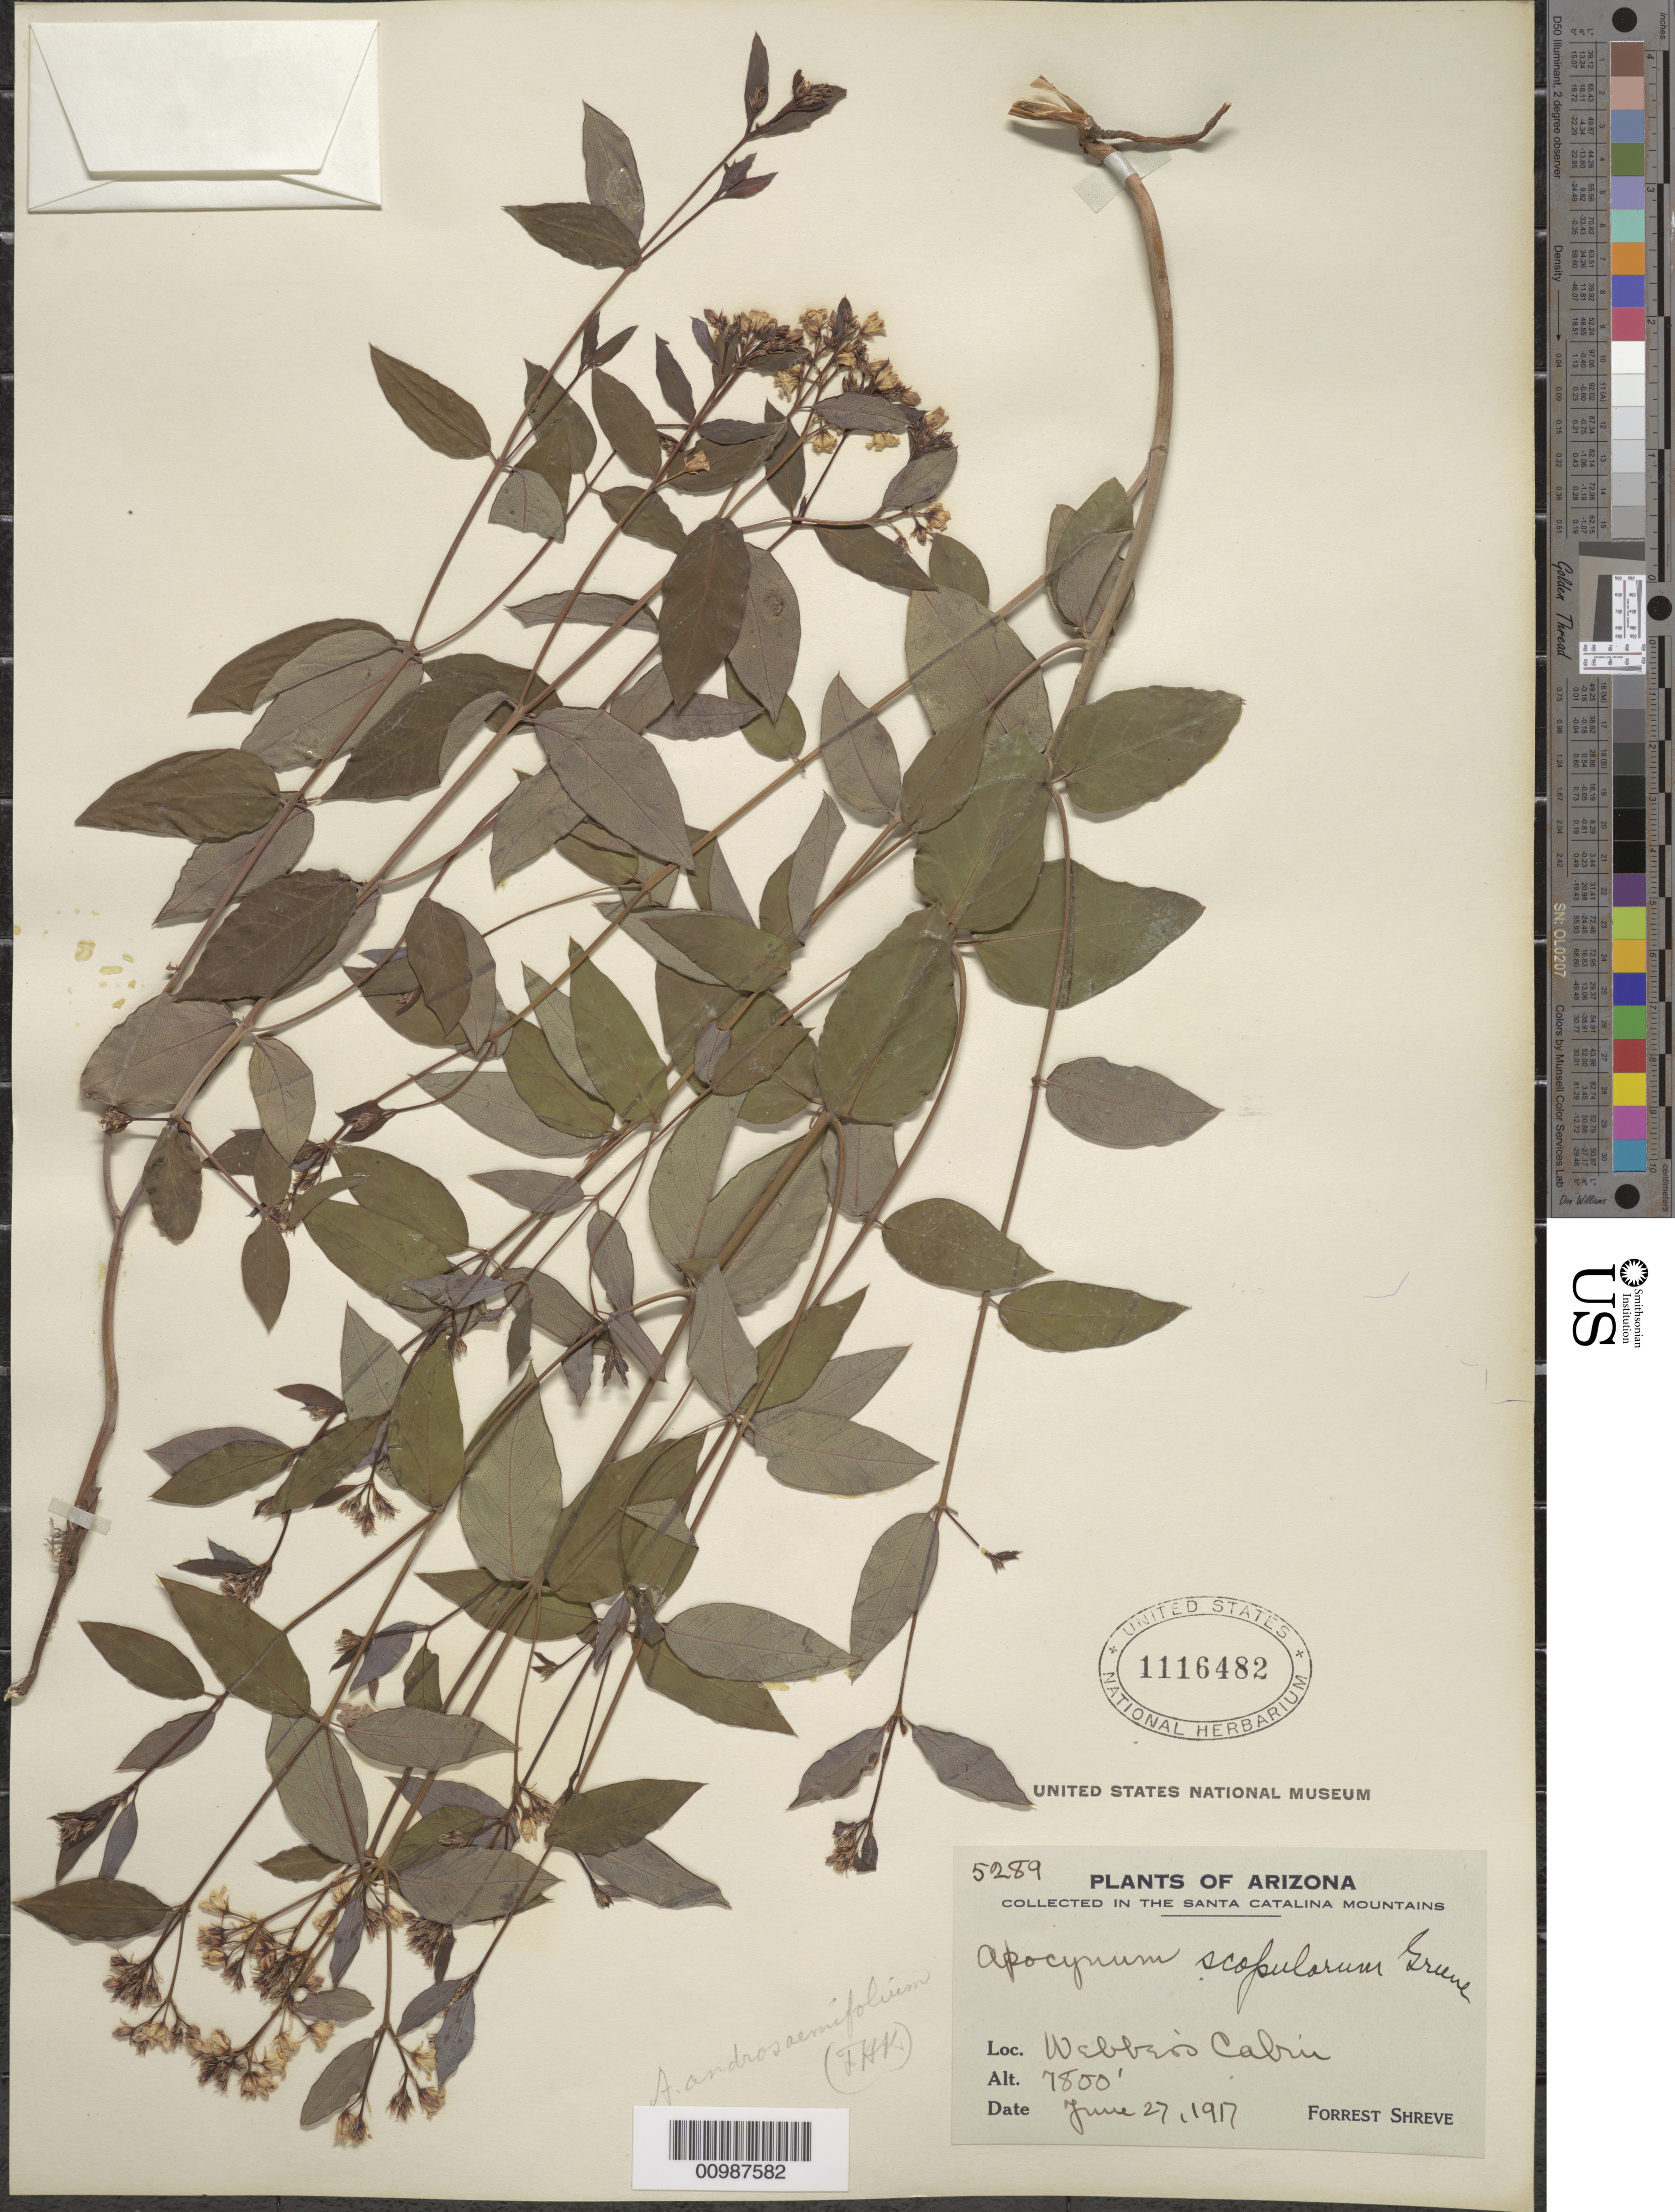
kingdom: Plantae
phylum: Tracheophyta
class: Magnoliopsida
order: Gentianales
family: Apocynaceae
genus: Apocynum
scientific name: Apocynum androsaemifolium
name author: L.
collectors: F. Shreve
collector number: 5289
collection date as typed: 27 Jun 1917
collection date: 1917-06-27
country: United States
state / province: Arizona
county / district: Pima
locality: Collected in the Santa Catalina Mountains; Wabbaris Cabin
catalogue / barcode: US 1116482